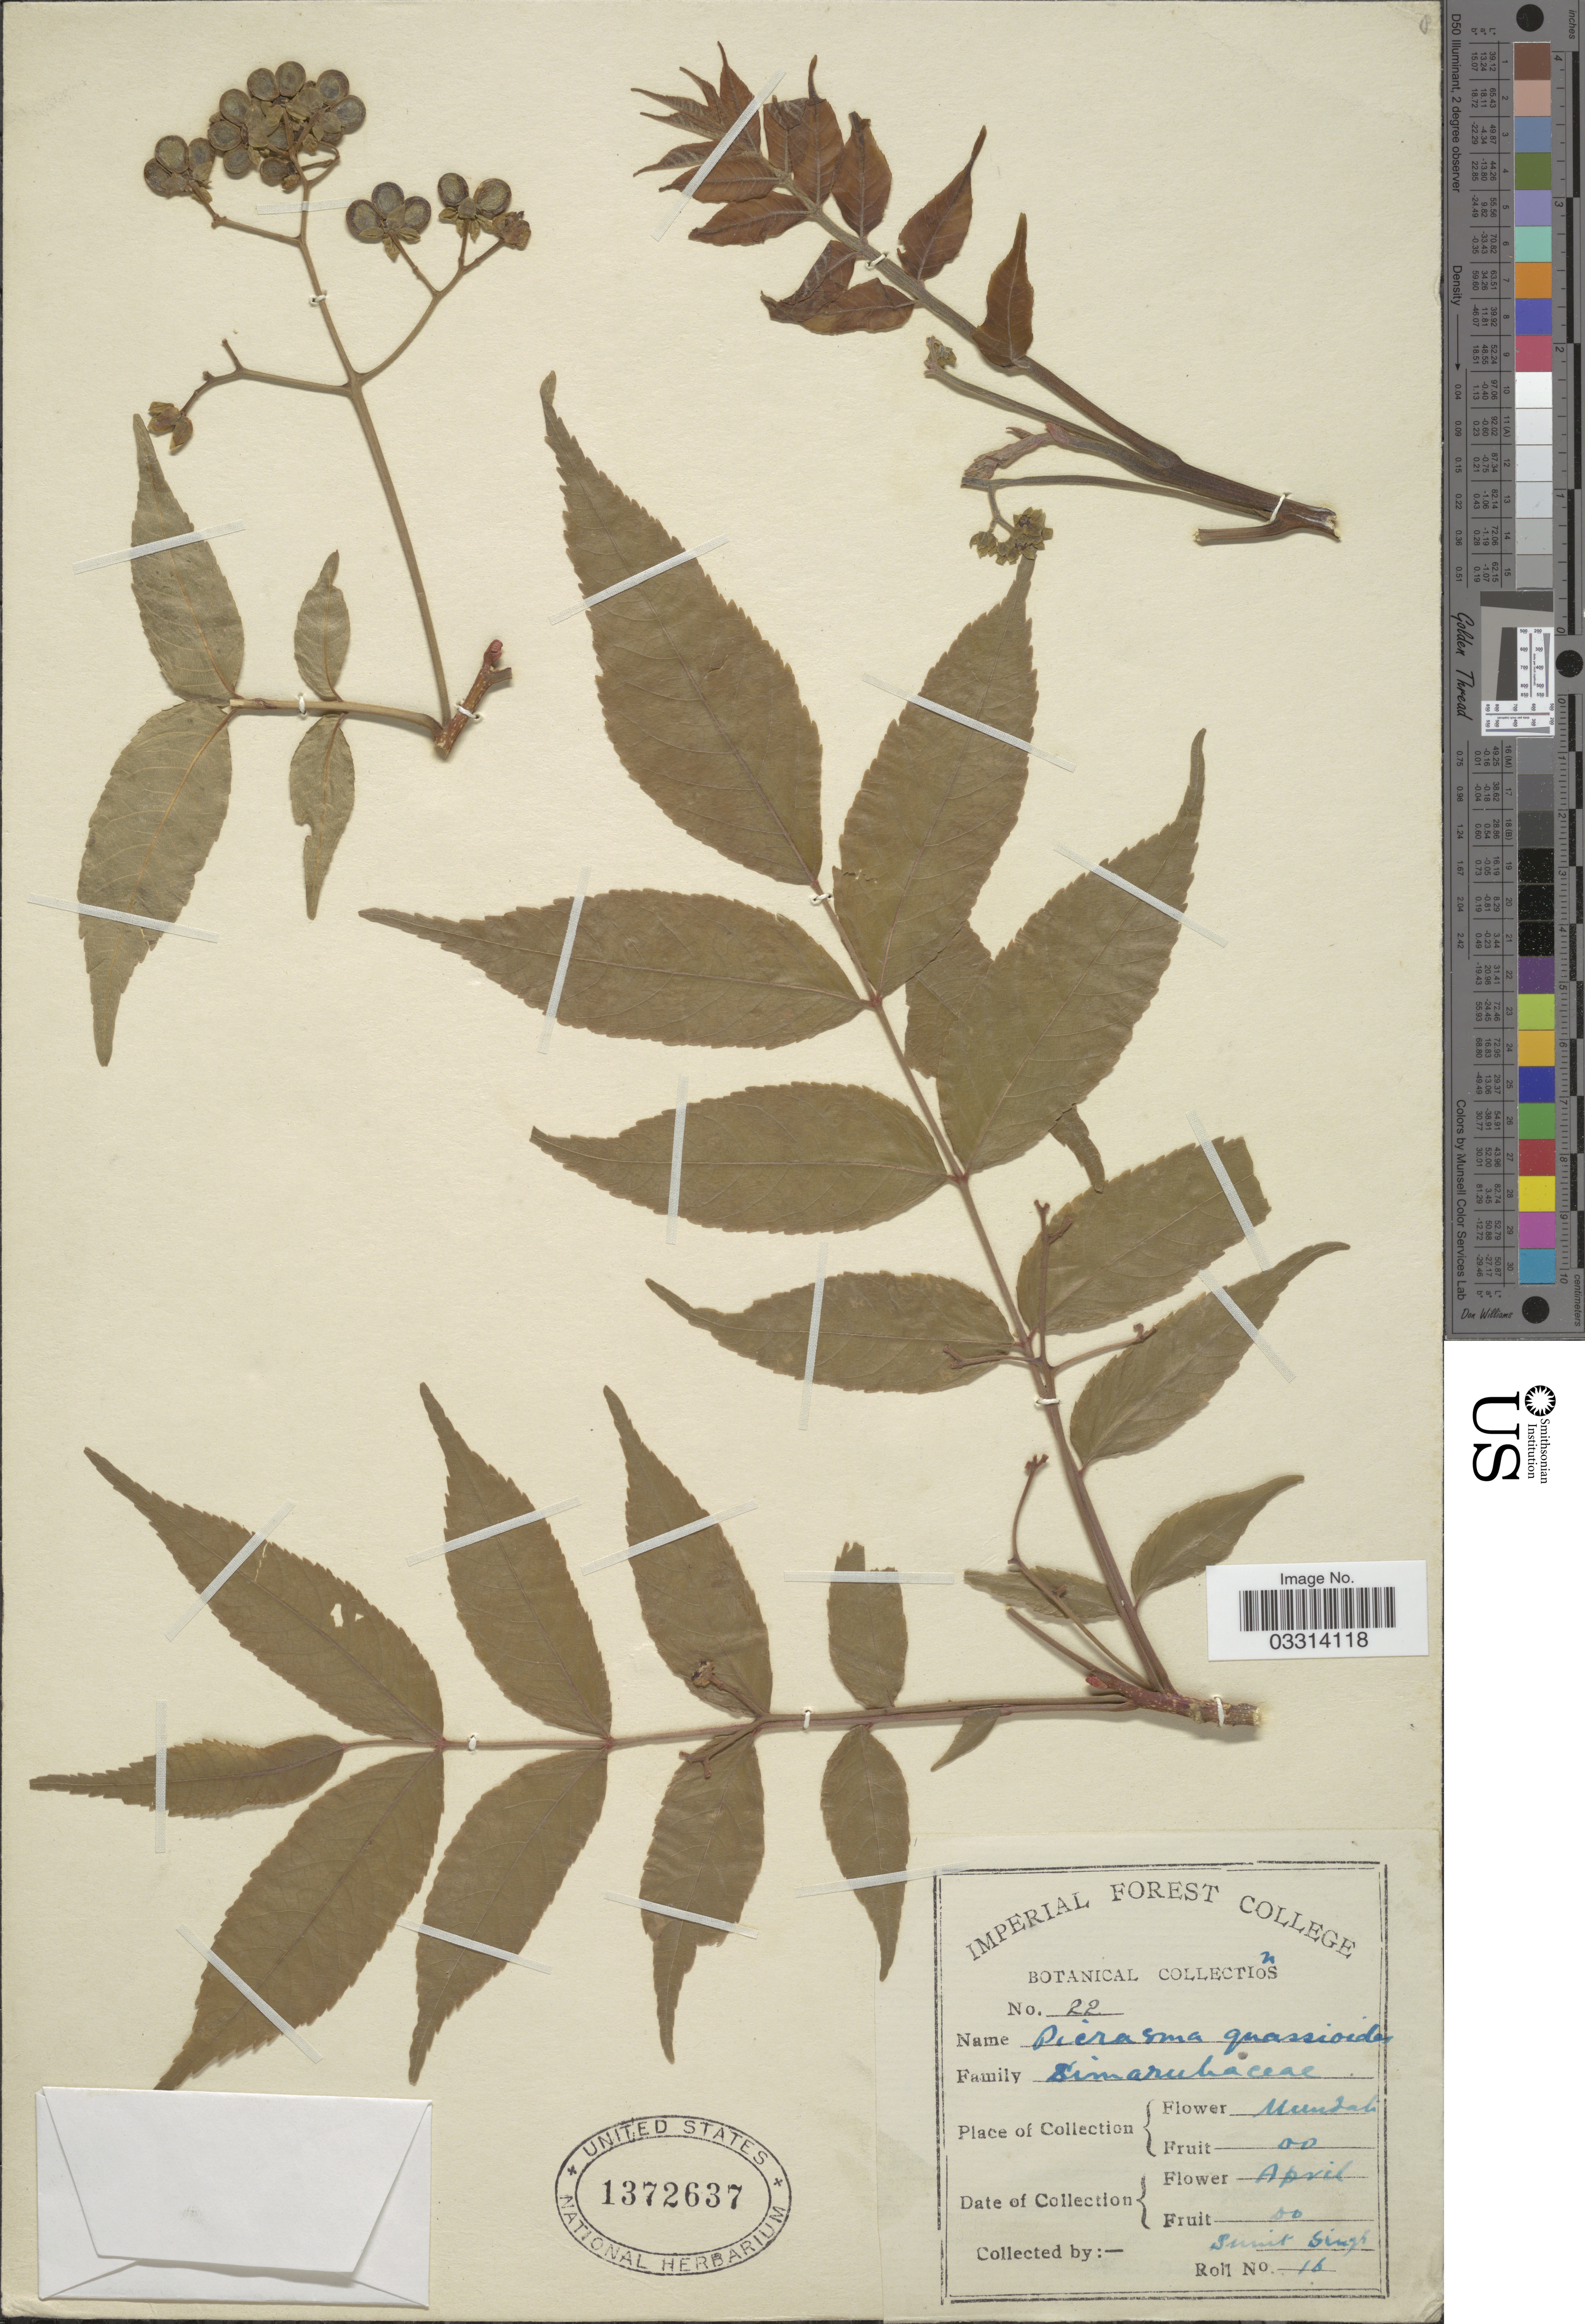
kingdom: Plantae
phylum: Tracheophyta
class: Magnoliopsida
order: Sapindales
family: Simaroubaceae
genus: Picrasma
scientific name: Picrasma quassioides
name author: (D. Don) Benn.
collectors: S. Singh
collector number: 22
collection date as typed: Transcribed d/m/y: /4/0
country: India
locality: Mundali.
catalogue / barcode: US 1372637